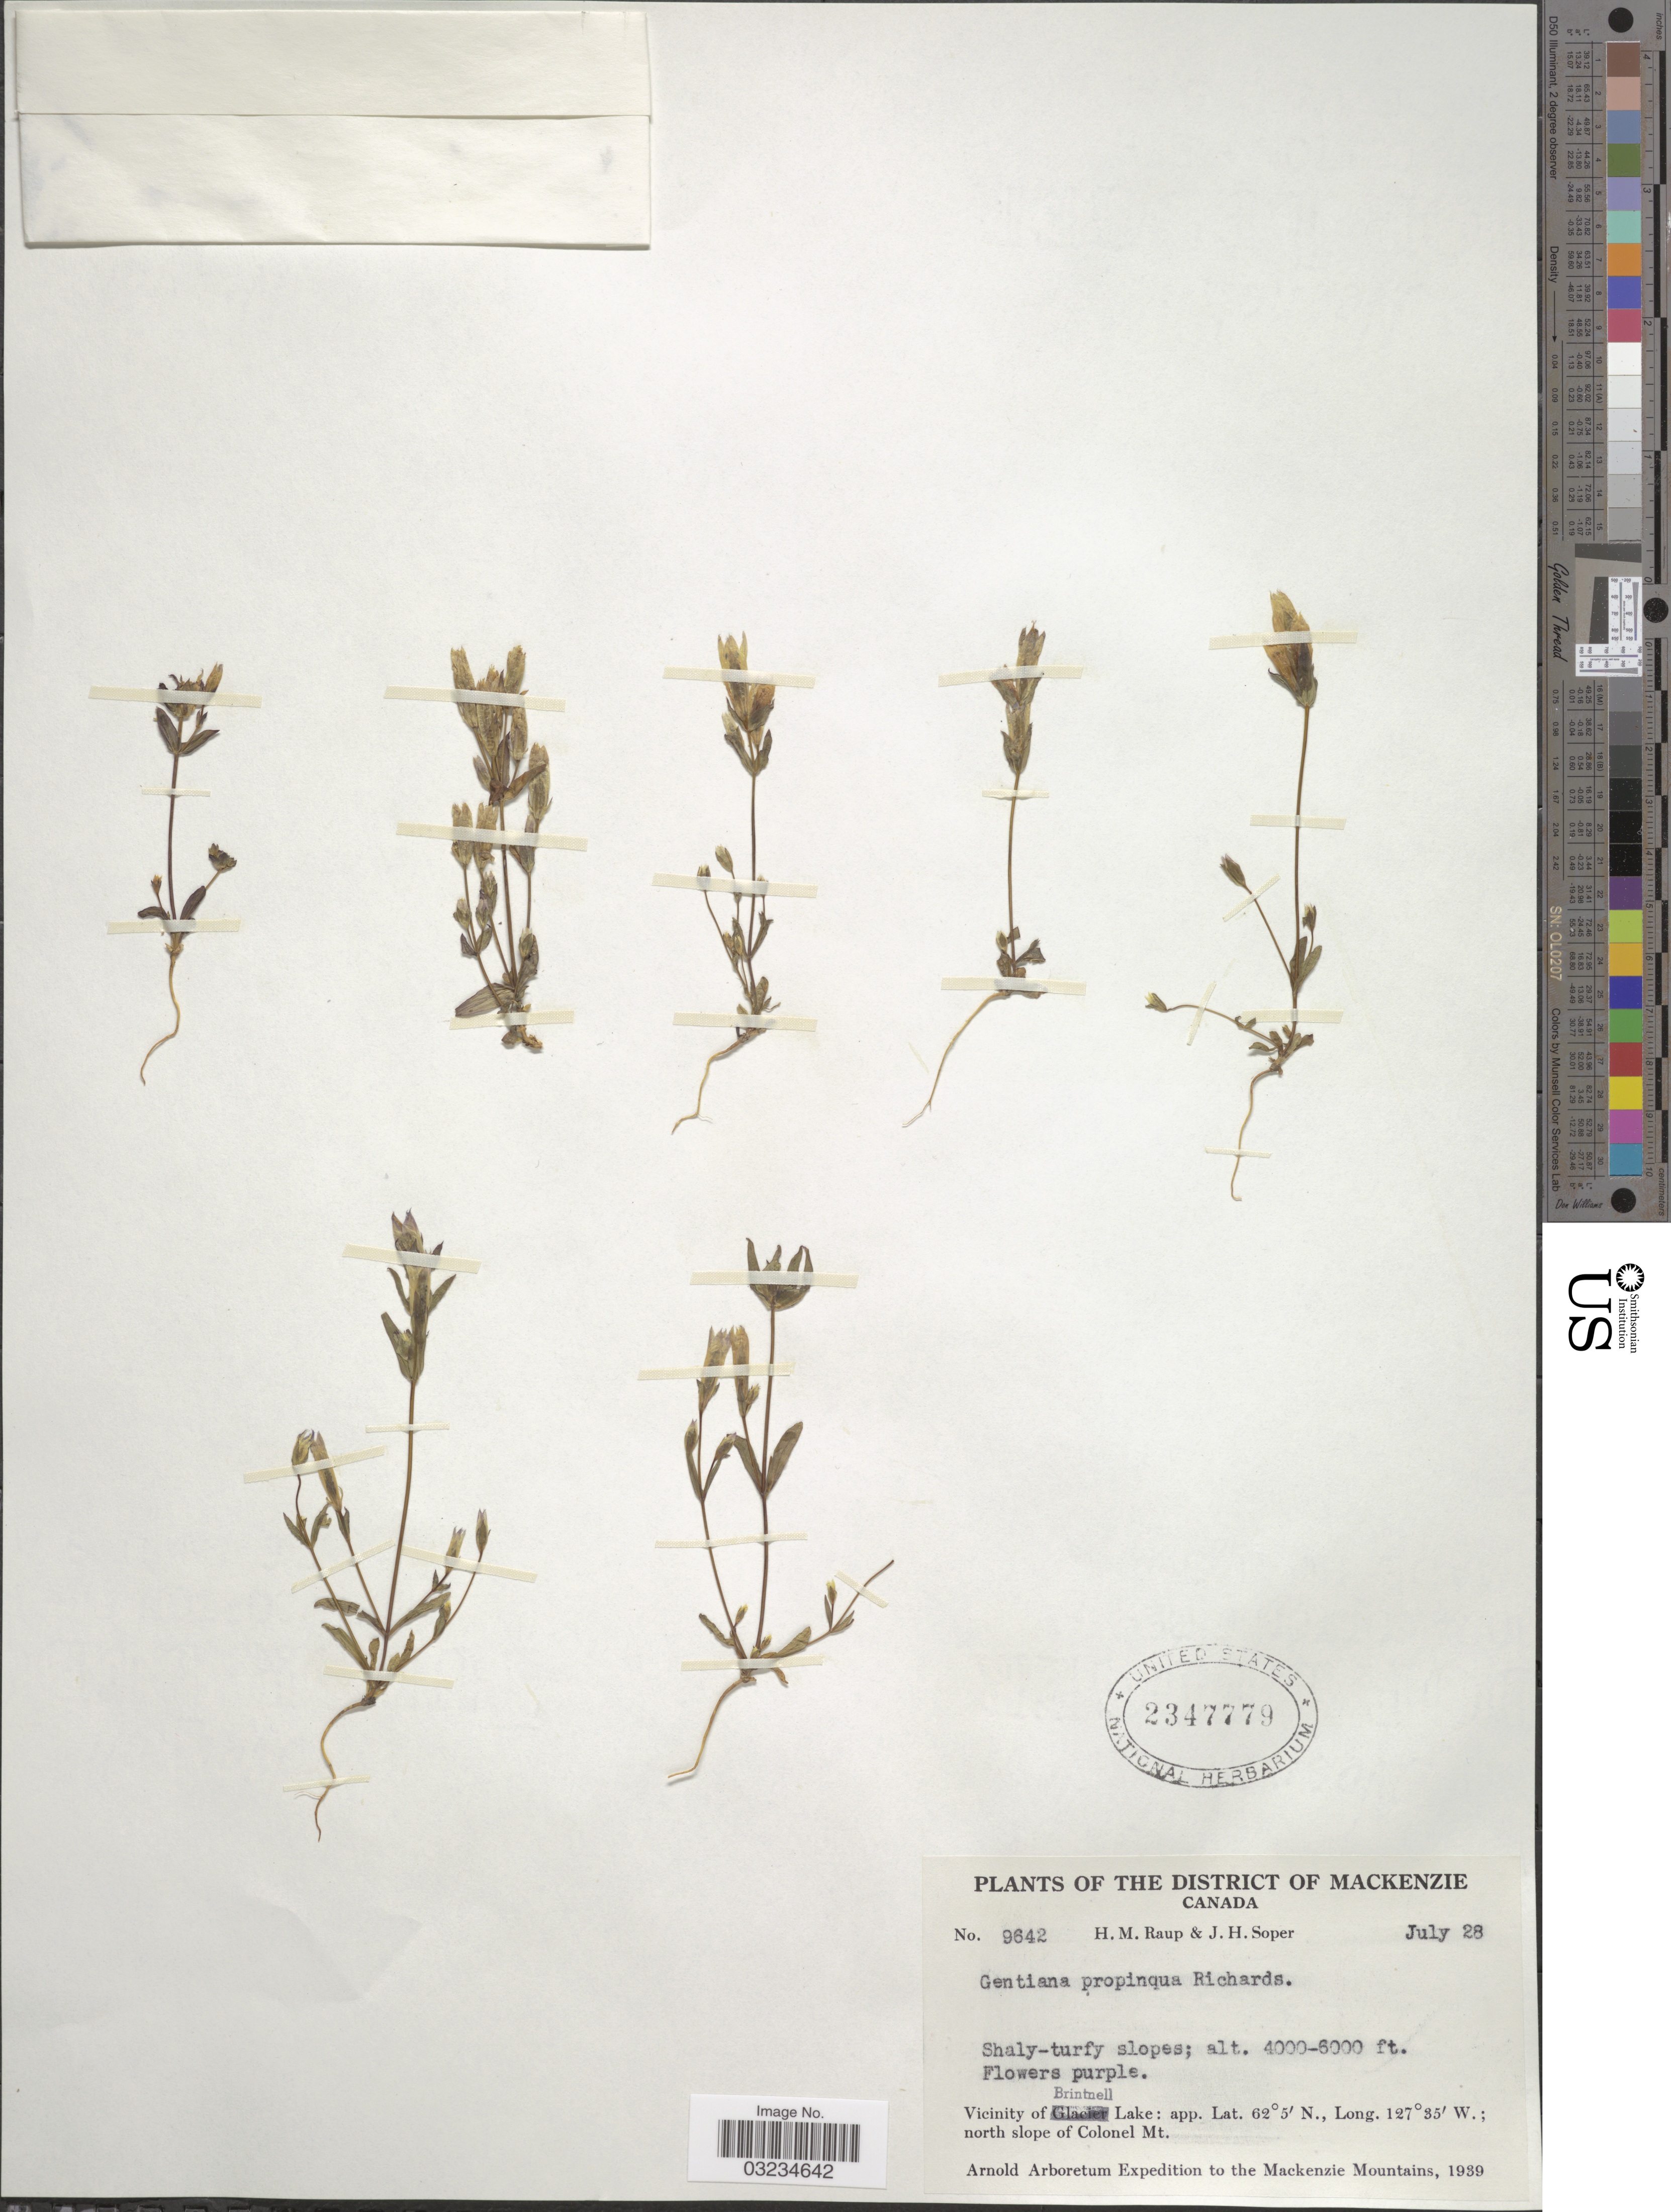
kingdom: Plantae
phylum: Tracheophyta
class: Magnoliopsida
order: Gentianales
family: Gentianaceae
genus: Gentiana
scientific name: Gentiana propinqua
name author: Richards.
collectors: H. Raup & J. H. Soper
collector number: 9642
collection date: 1939-07-28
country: Canada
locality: The district of Mackenzie. Vicinity of Brintnell Lake; north slope of Colonel Mt.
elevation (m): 1219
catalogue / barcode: US 2347779